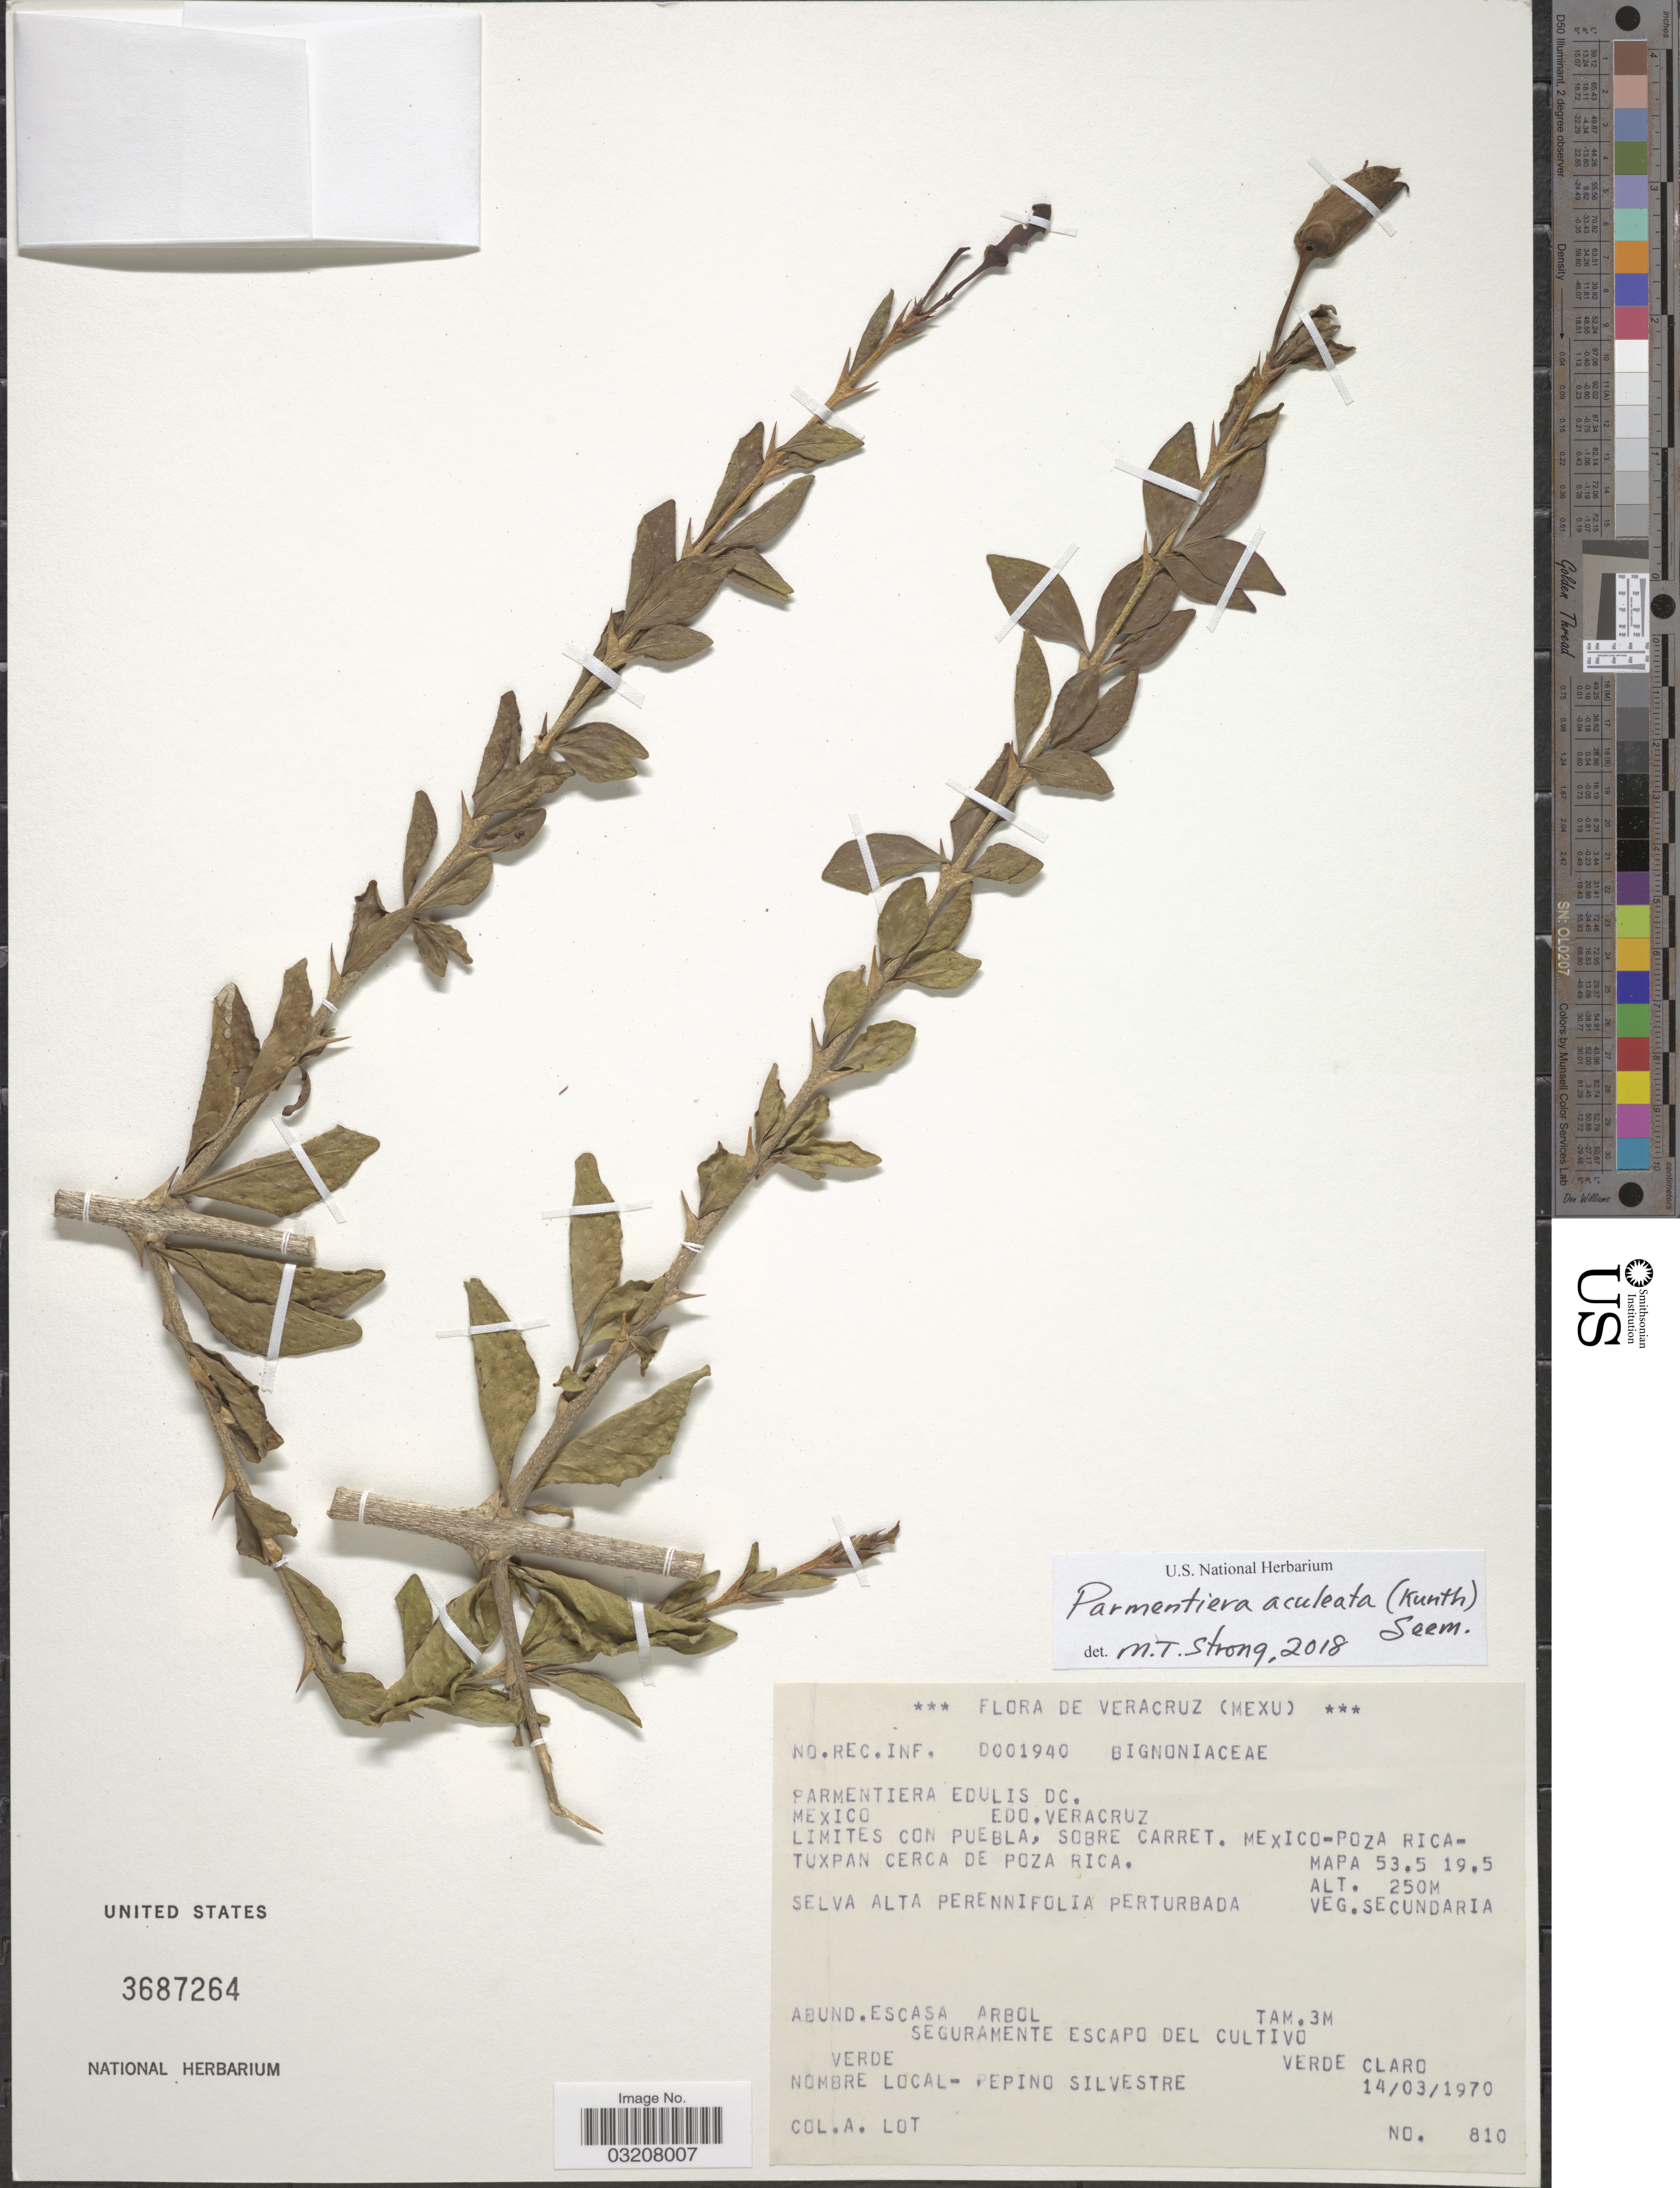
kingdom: Plantae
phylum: Tracheophyta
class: Magnoliopsida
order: Lamiales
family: Bignoniaceae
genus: Parmentiera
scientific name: Parmentiera aculeata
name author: (Kunth) Seem.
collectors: Lot, A.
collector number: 810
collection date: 1970-03-14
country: Mexico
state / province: Veracruz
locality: Veracruz. Limites con Puebla, sobre carret. Mexico-Poza Rica-Tuxpan cerca de Poza Rica.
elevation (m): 250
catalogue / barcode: US 3687264